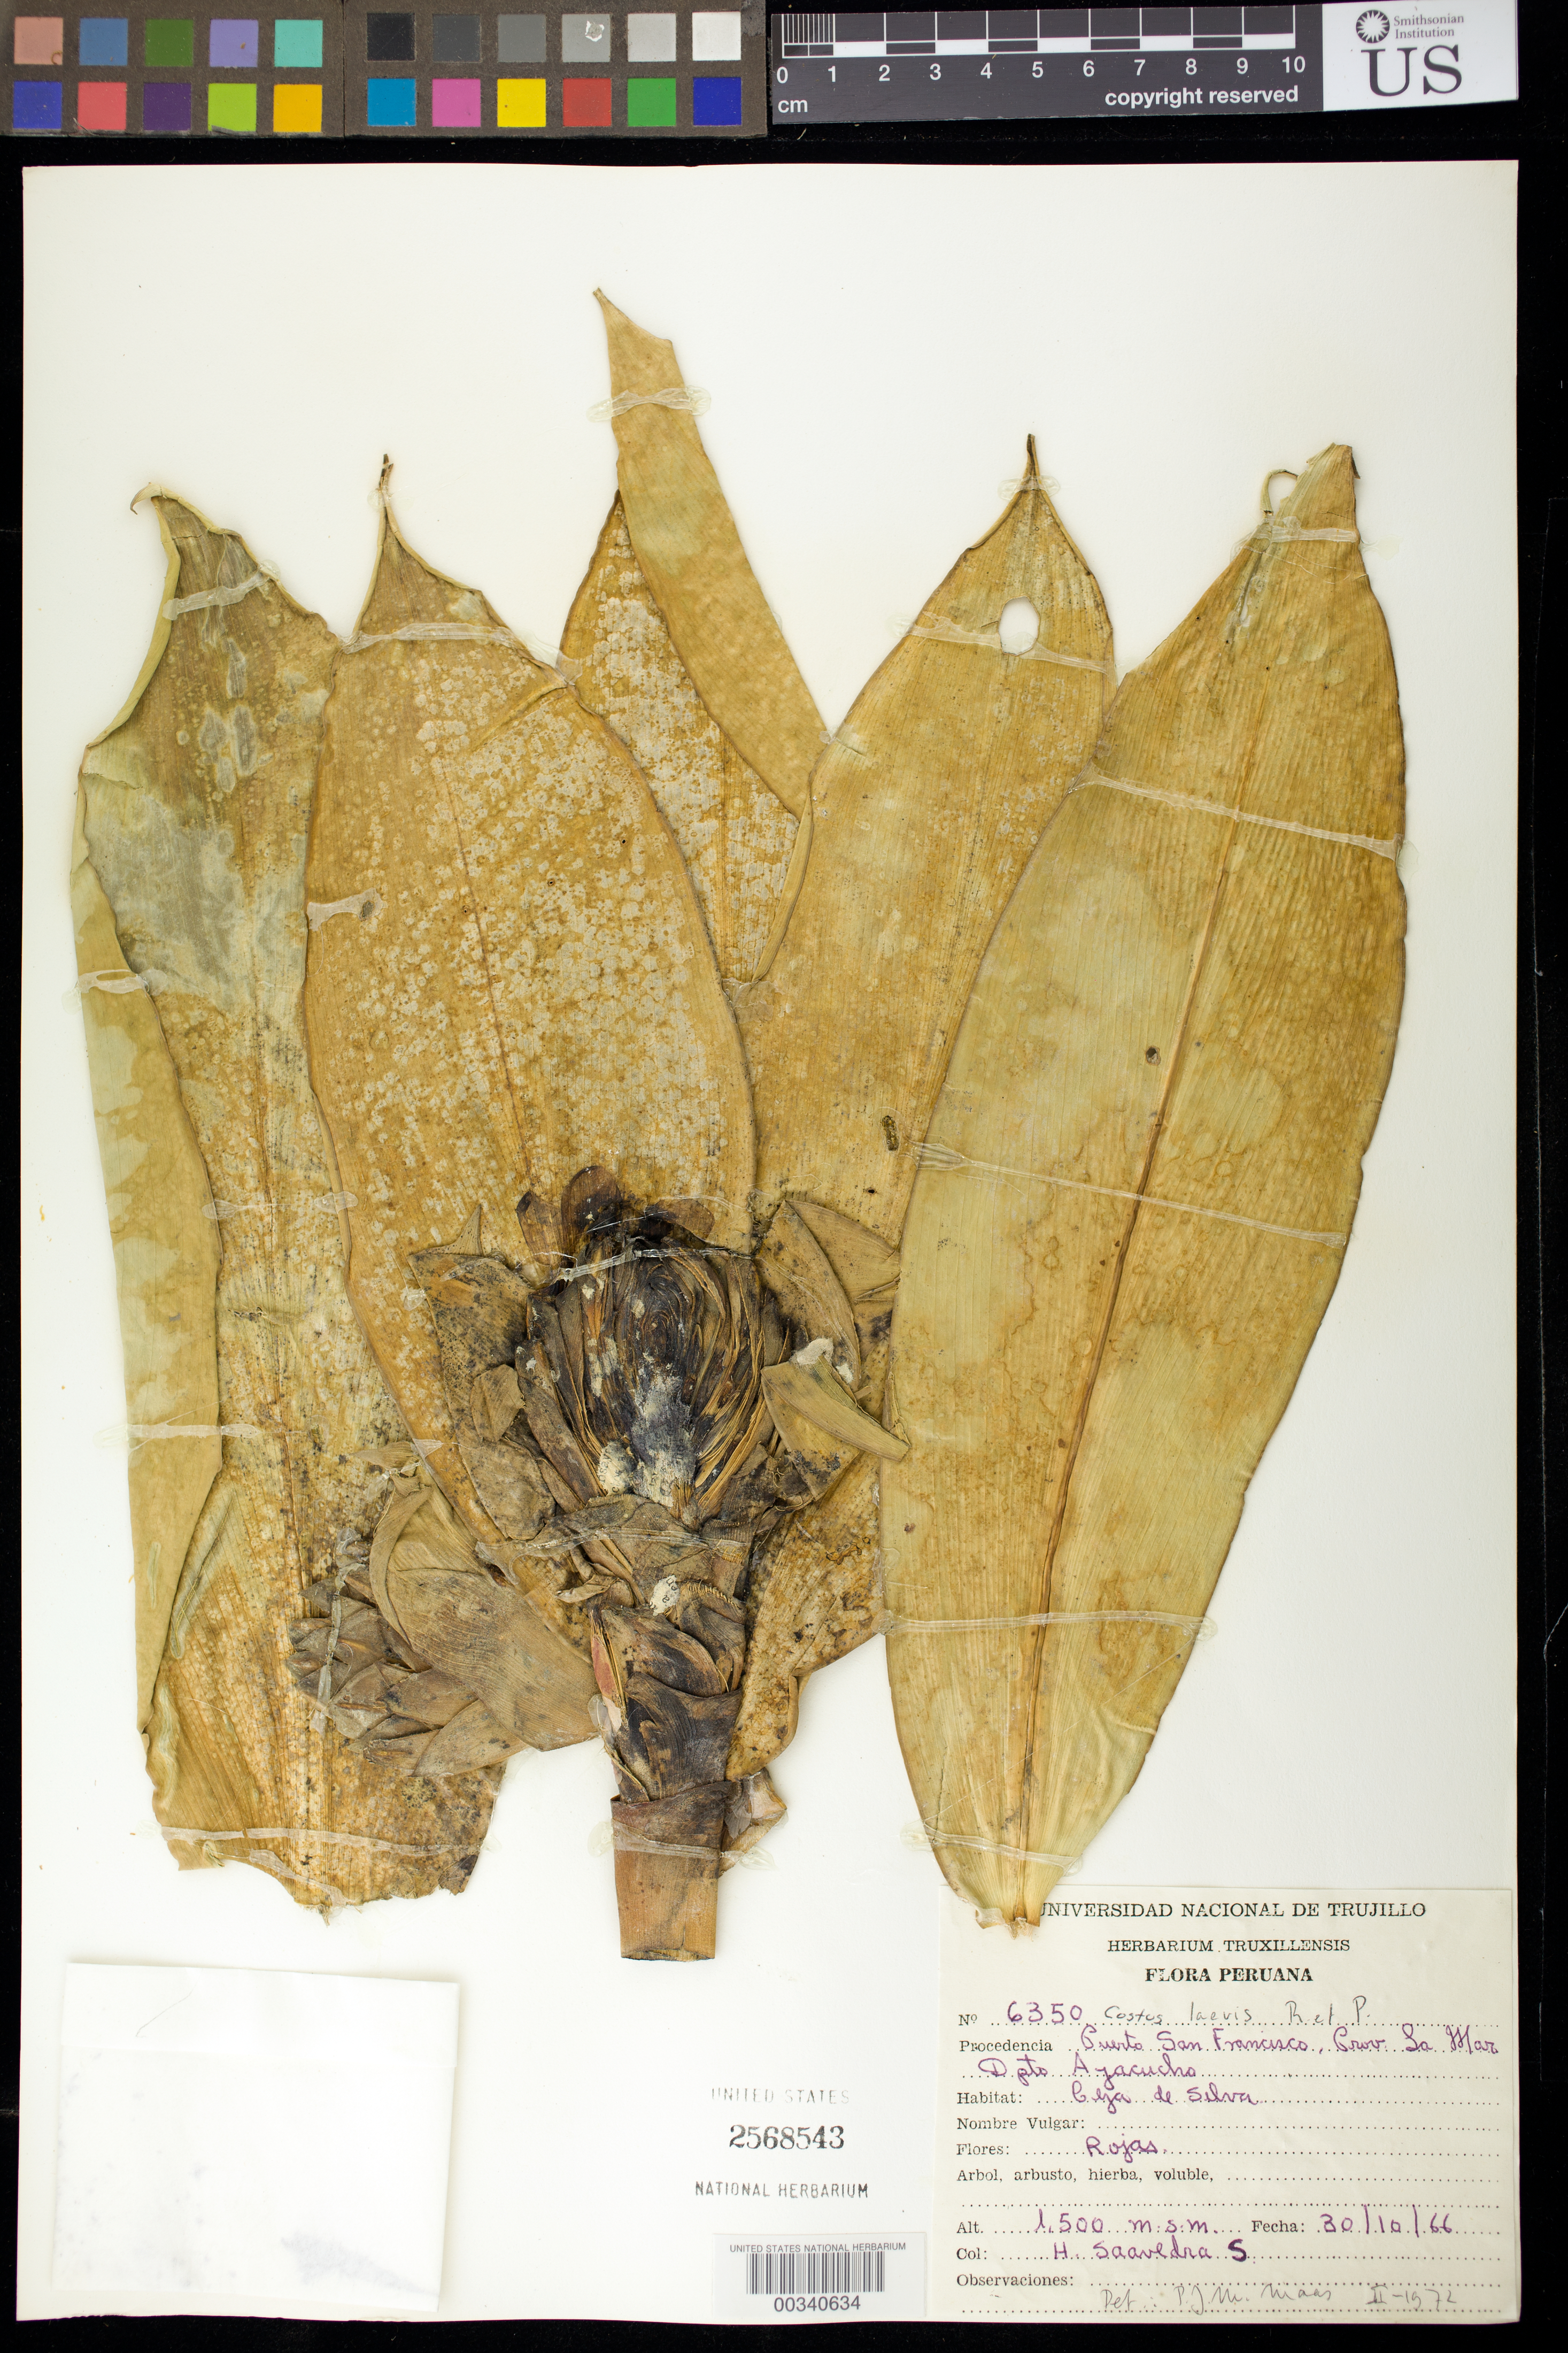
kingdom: Plantae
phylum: Tracheophyta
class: Liliopsida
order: Zingiberales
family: Costaceae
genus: Costus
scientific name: Costus laevis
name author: Ruiz & Pav.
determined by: Maas, Paul J. M.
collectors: H. Saavedra S.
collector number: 6350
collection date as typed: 30 Oct 1966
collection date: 1966-10-30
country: Peru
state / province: Ayacucho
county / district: La Mar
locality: Puerto San Francisco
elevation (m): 1500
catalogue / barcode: US 2568543